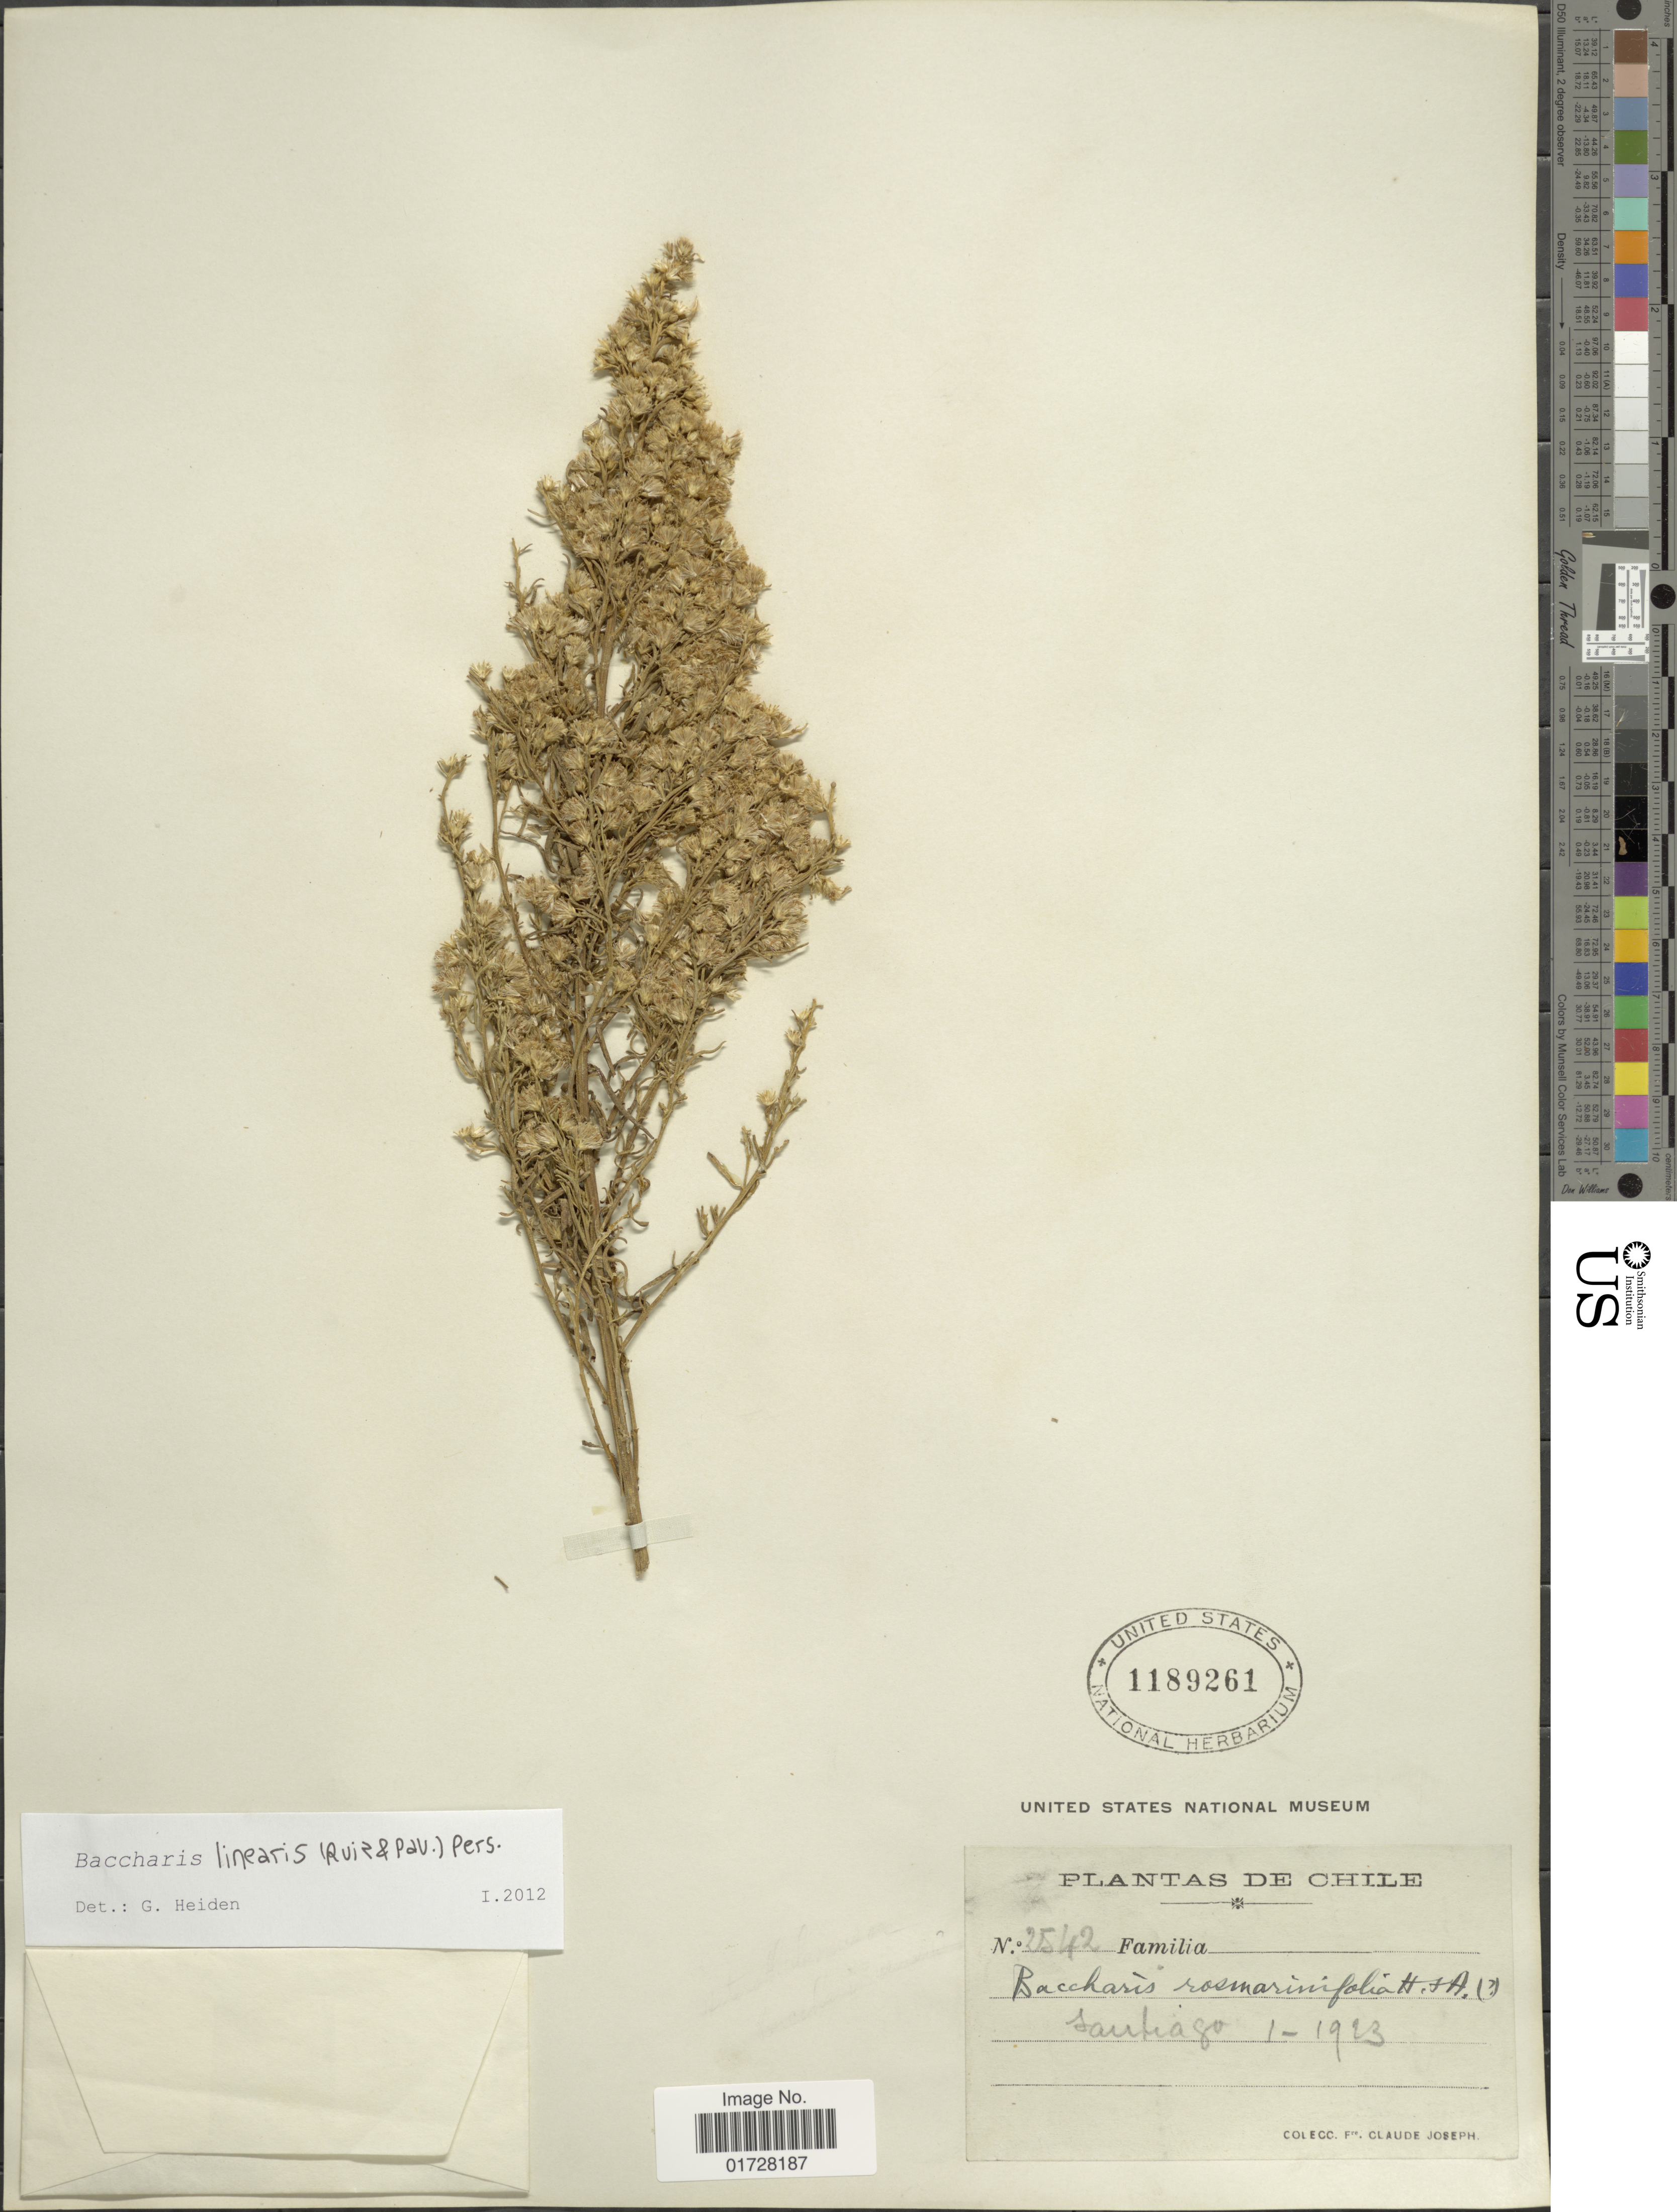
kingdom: Plantae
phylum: Tracheophyta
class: Magnoliopsida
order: Asterales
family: Asteraceae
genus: Baccharis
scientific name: Baccharis linearis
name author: (Ruiz & Pav.) Pers.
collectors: Bro. Claude-Joseph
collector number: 2542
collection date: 1923-01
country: Chile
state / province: Región Metropolitana (RM)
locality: Santiago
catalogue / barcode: US 1189261